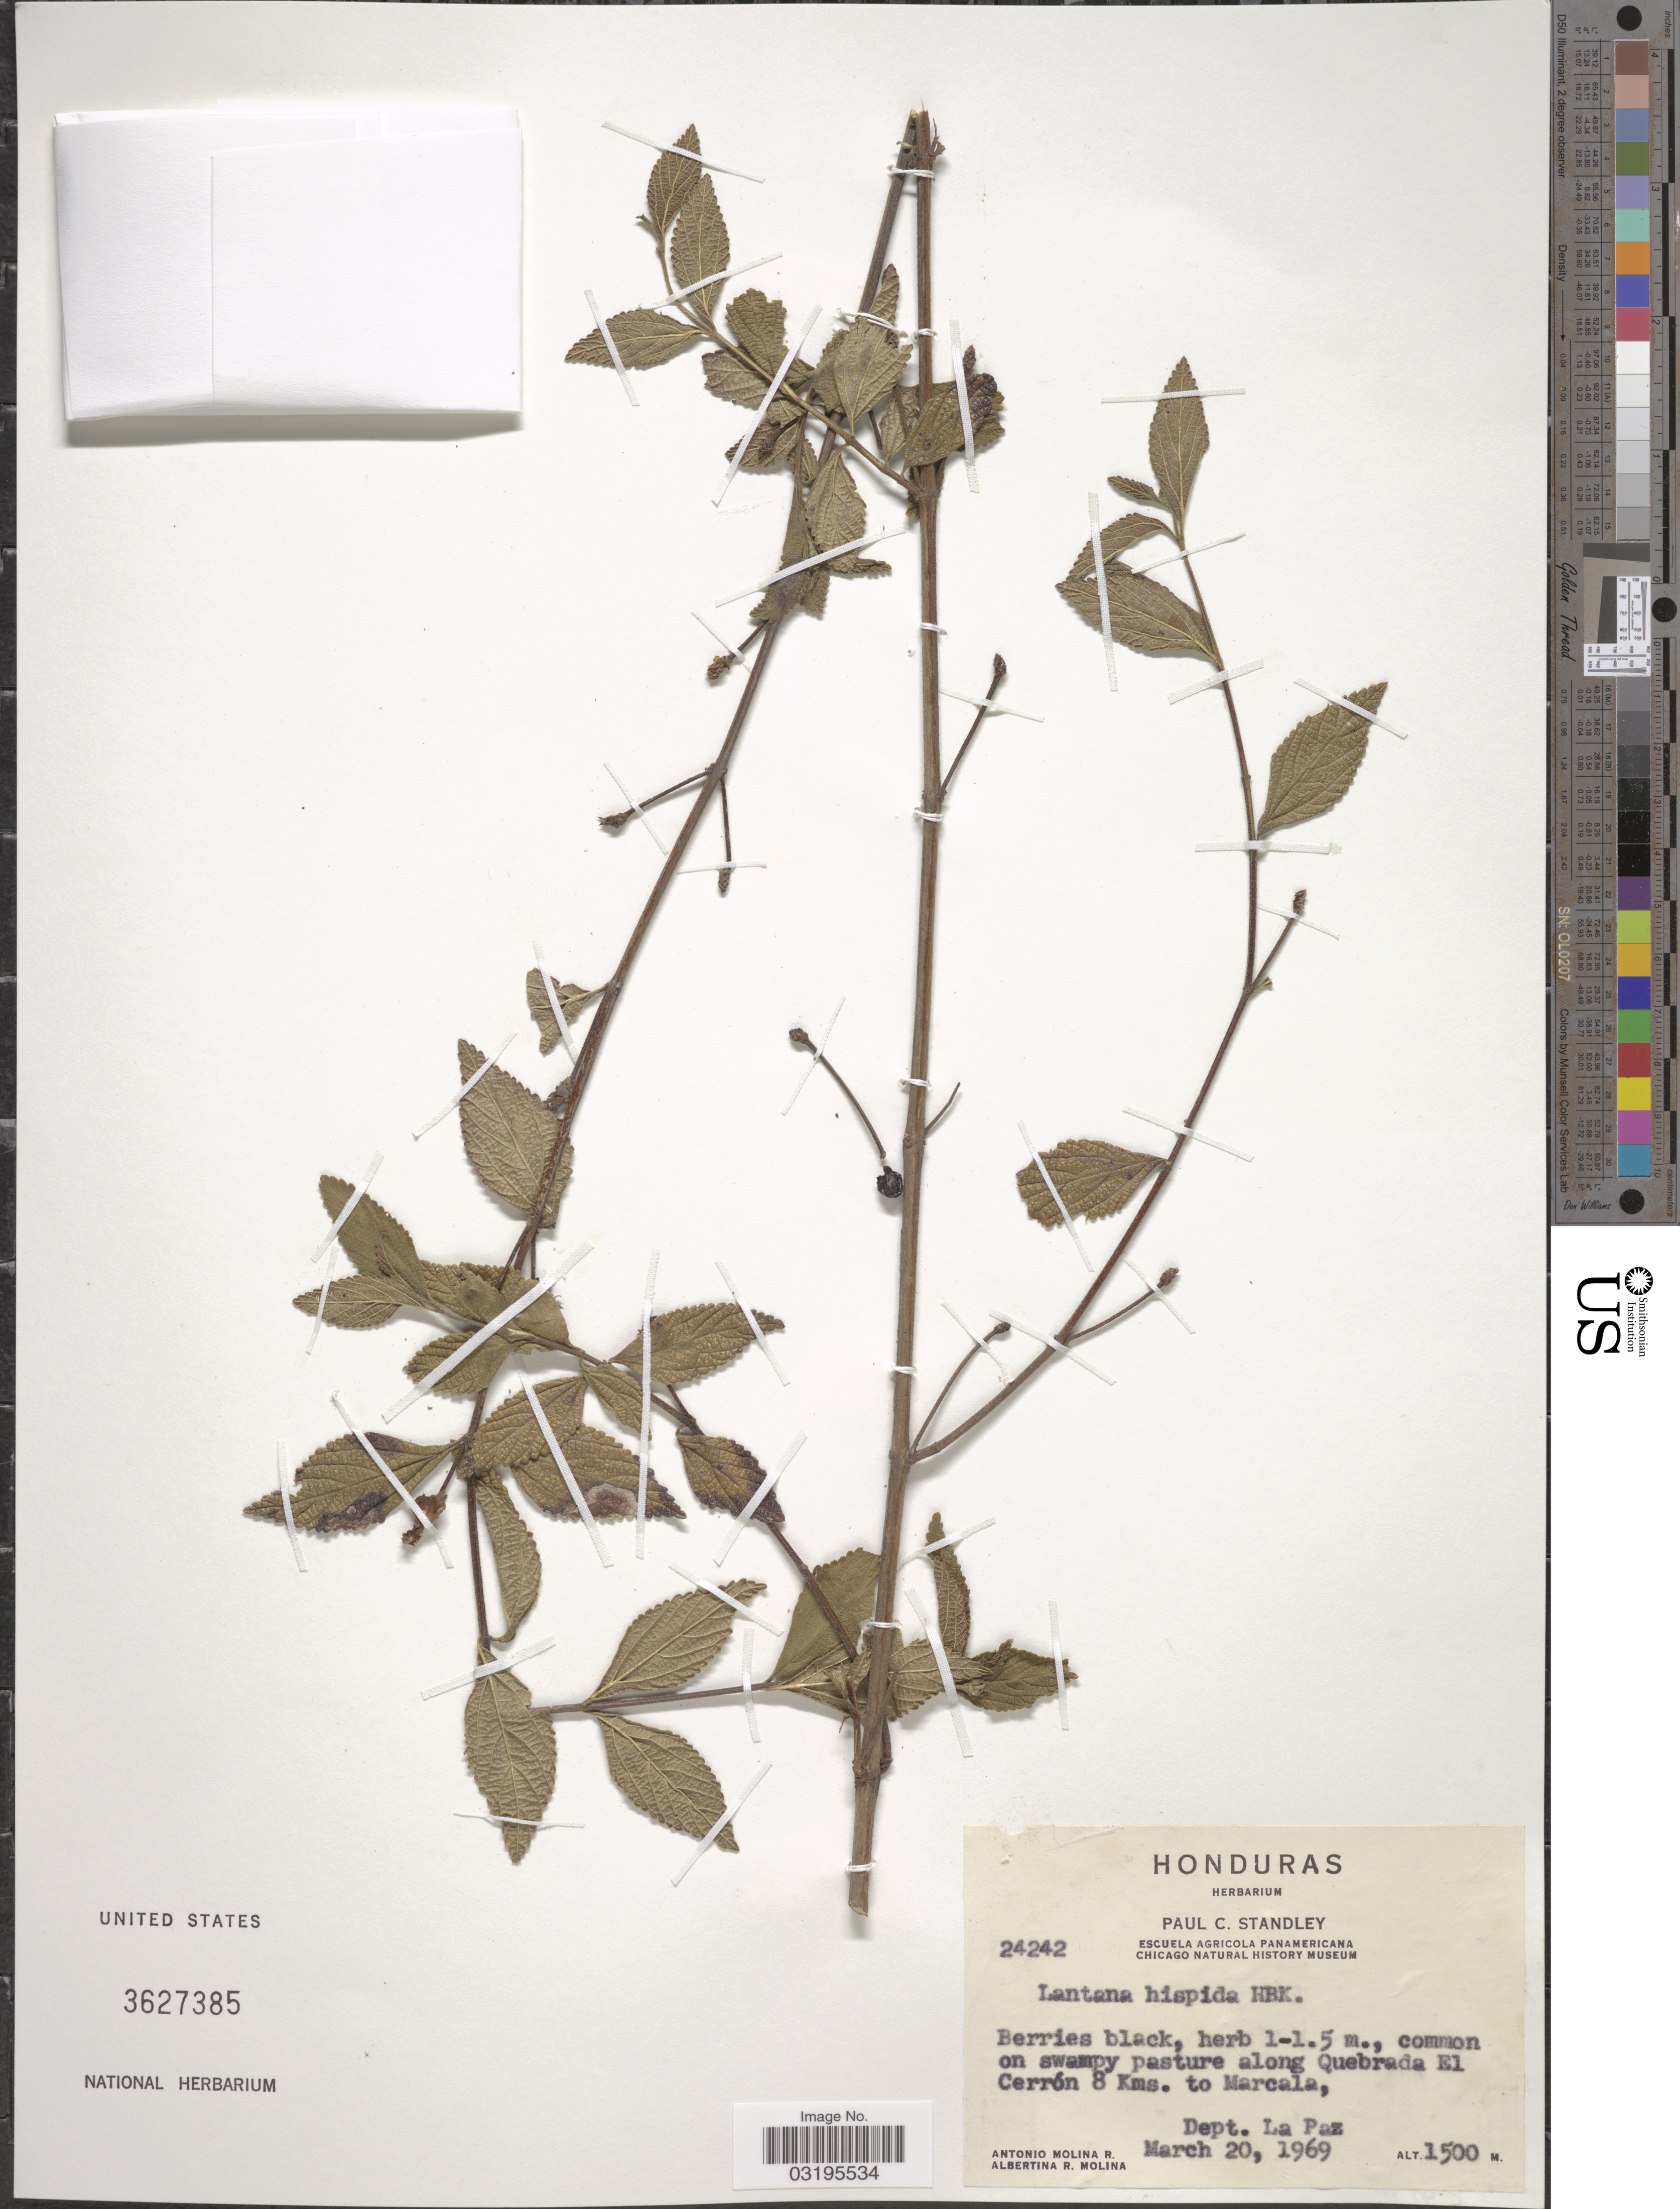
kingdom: Plantae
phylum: Tracheophyta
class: Magnoliopsida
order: Lamiales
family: Verbenaceae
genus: Lantana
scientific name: Lantana hispida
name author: Kunth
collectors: A. Molina R. & A. R. Molina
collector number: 24242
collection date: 1969-03-20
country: Honduras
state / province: La Paz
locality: Common on swampy pasture along Quebrada El Cerrón 8 Kms. to Marcala, Dept. La Paz.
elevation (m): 1500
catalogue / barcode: US 3627385